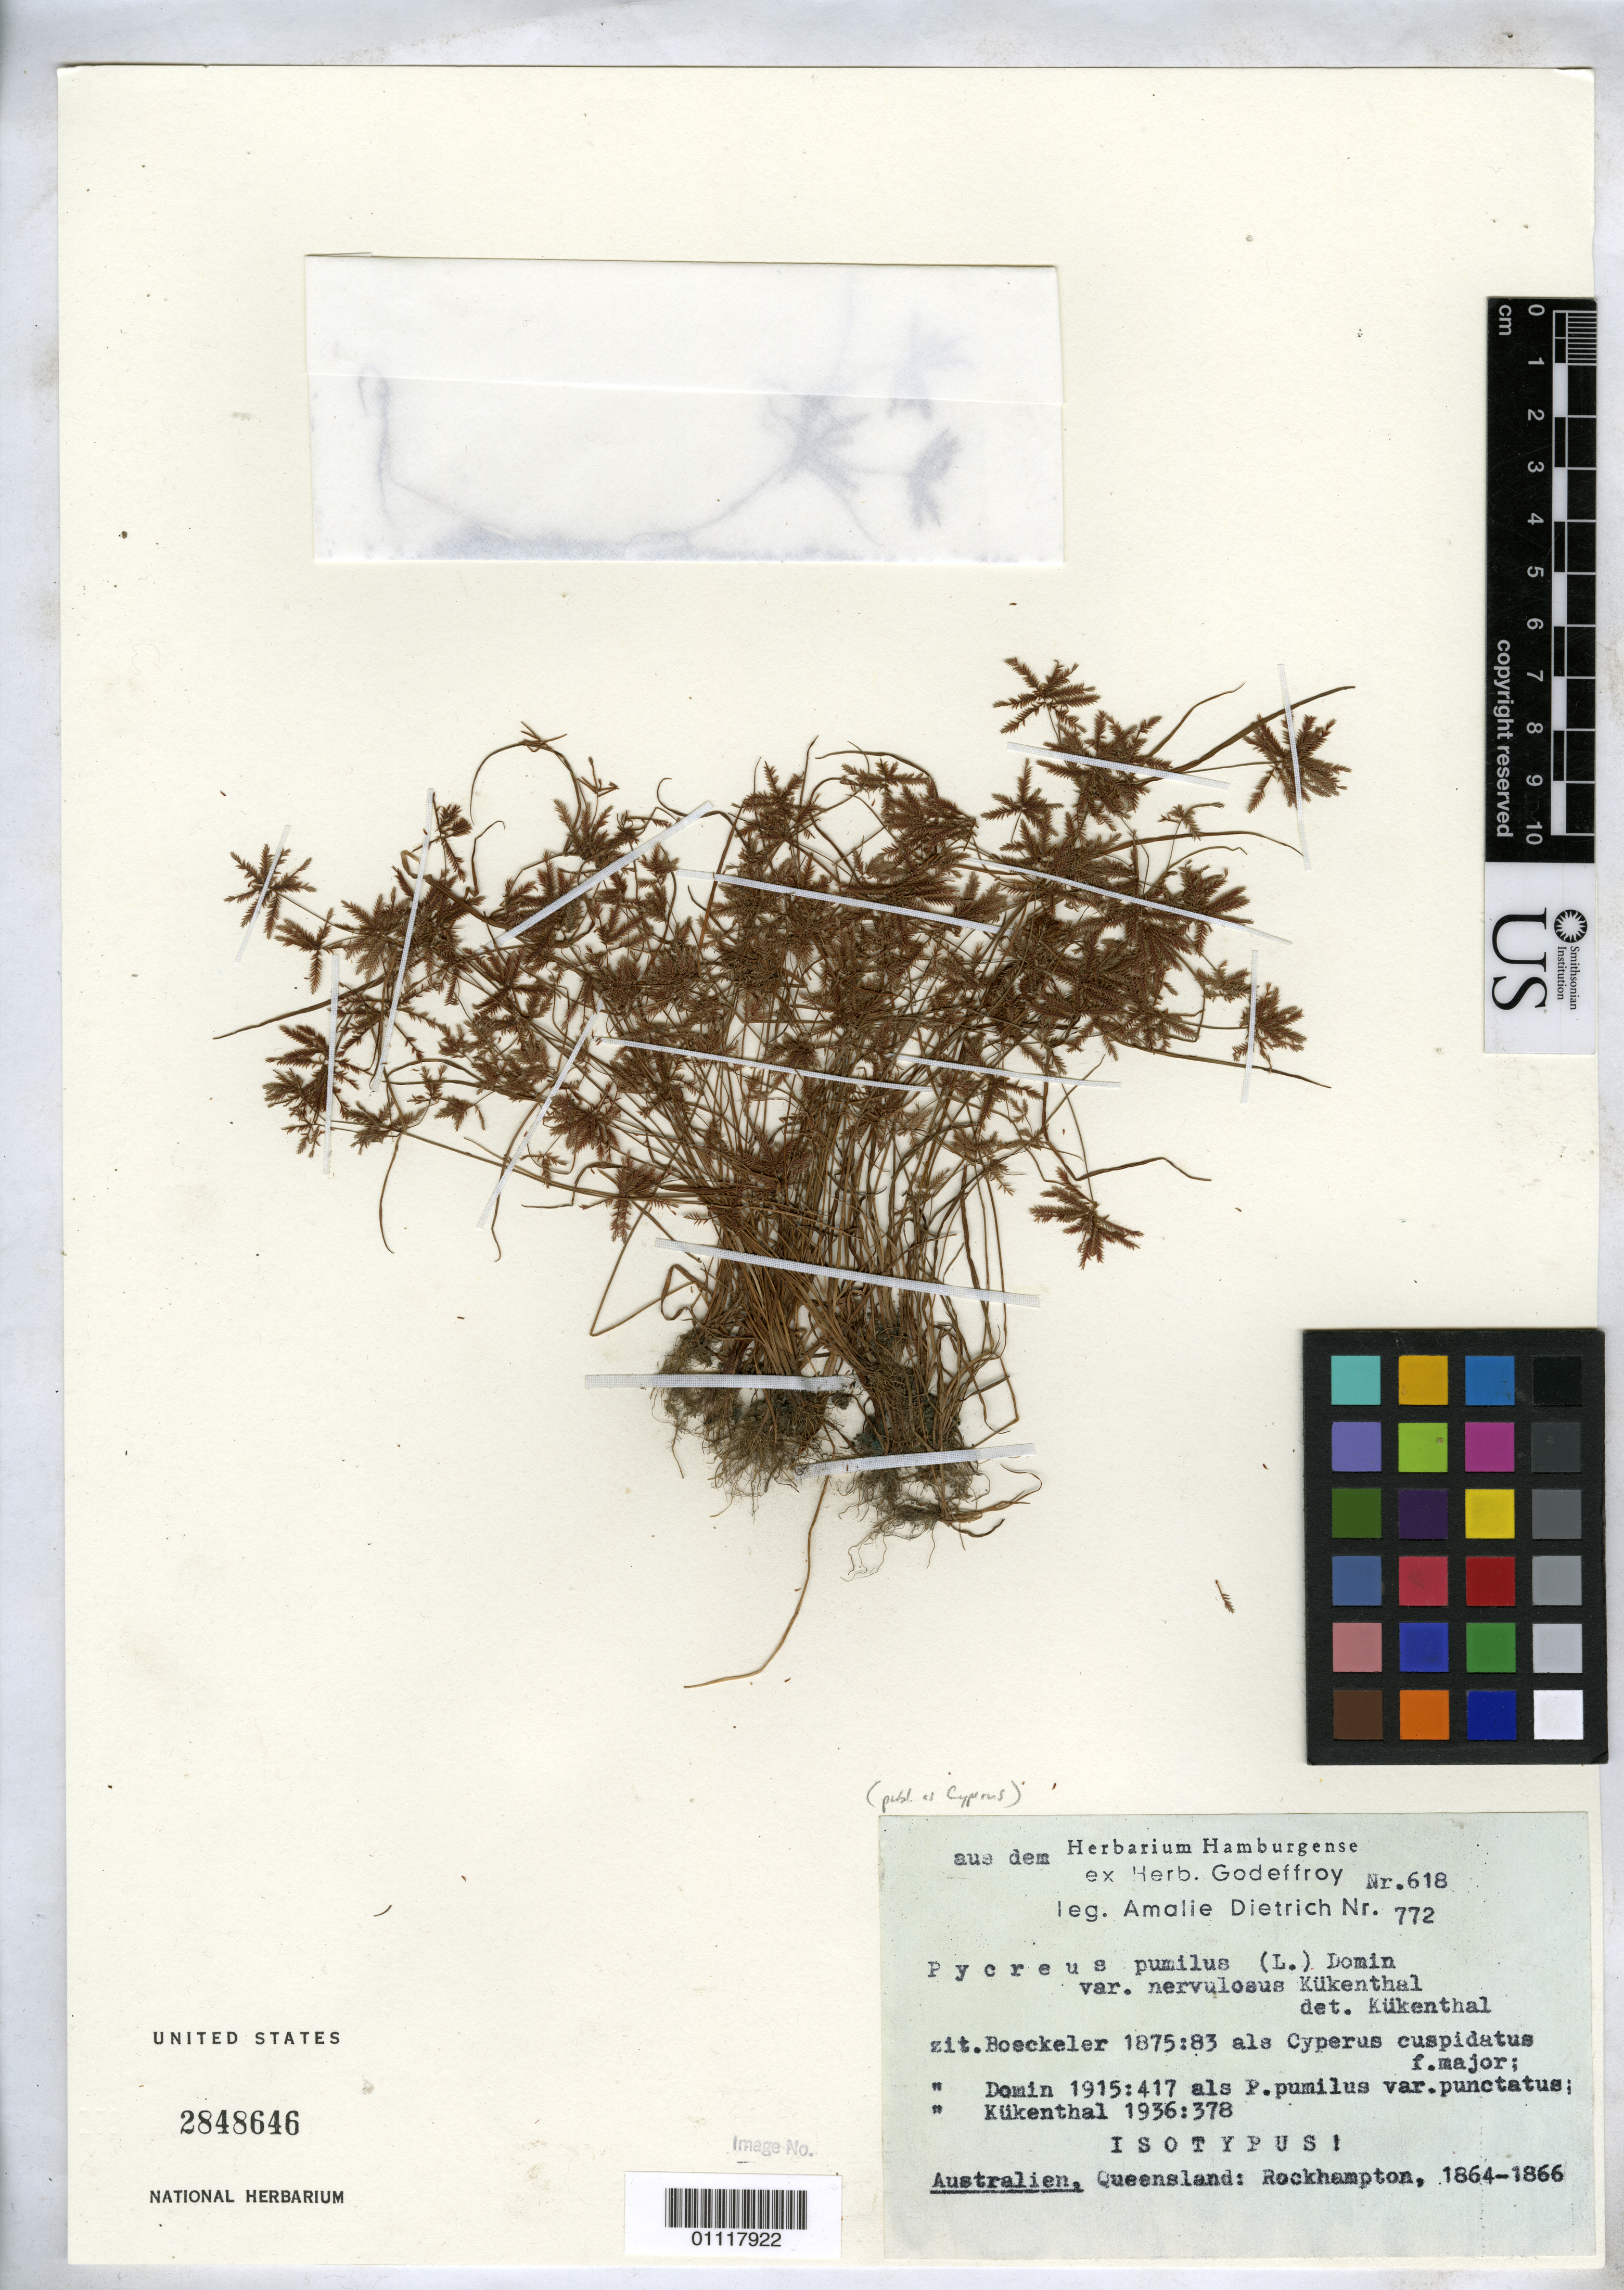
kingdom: Plantae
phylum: Tracheophyta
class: Liliopsida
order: Poales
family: Cyperaceae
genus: Cyperus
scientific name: Cyperus pumilus var. nervulosus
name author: Kük.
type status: Isosyntype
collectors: A. Dietrich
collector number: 772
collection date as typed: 1864 to -- --- 1866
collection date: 1864/1866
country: Australia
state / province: Queensland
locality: Rockhampton.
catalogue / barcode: US 2848646